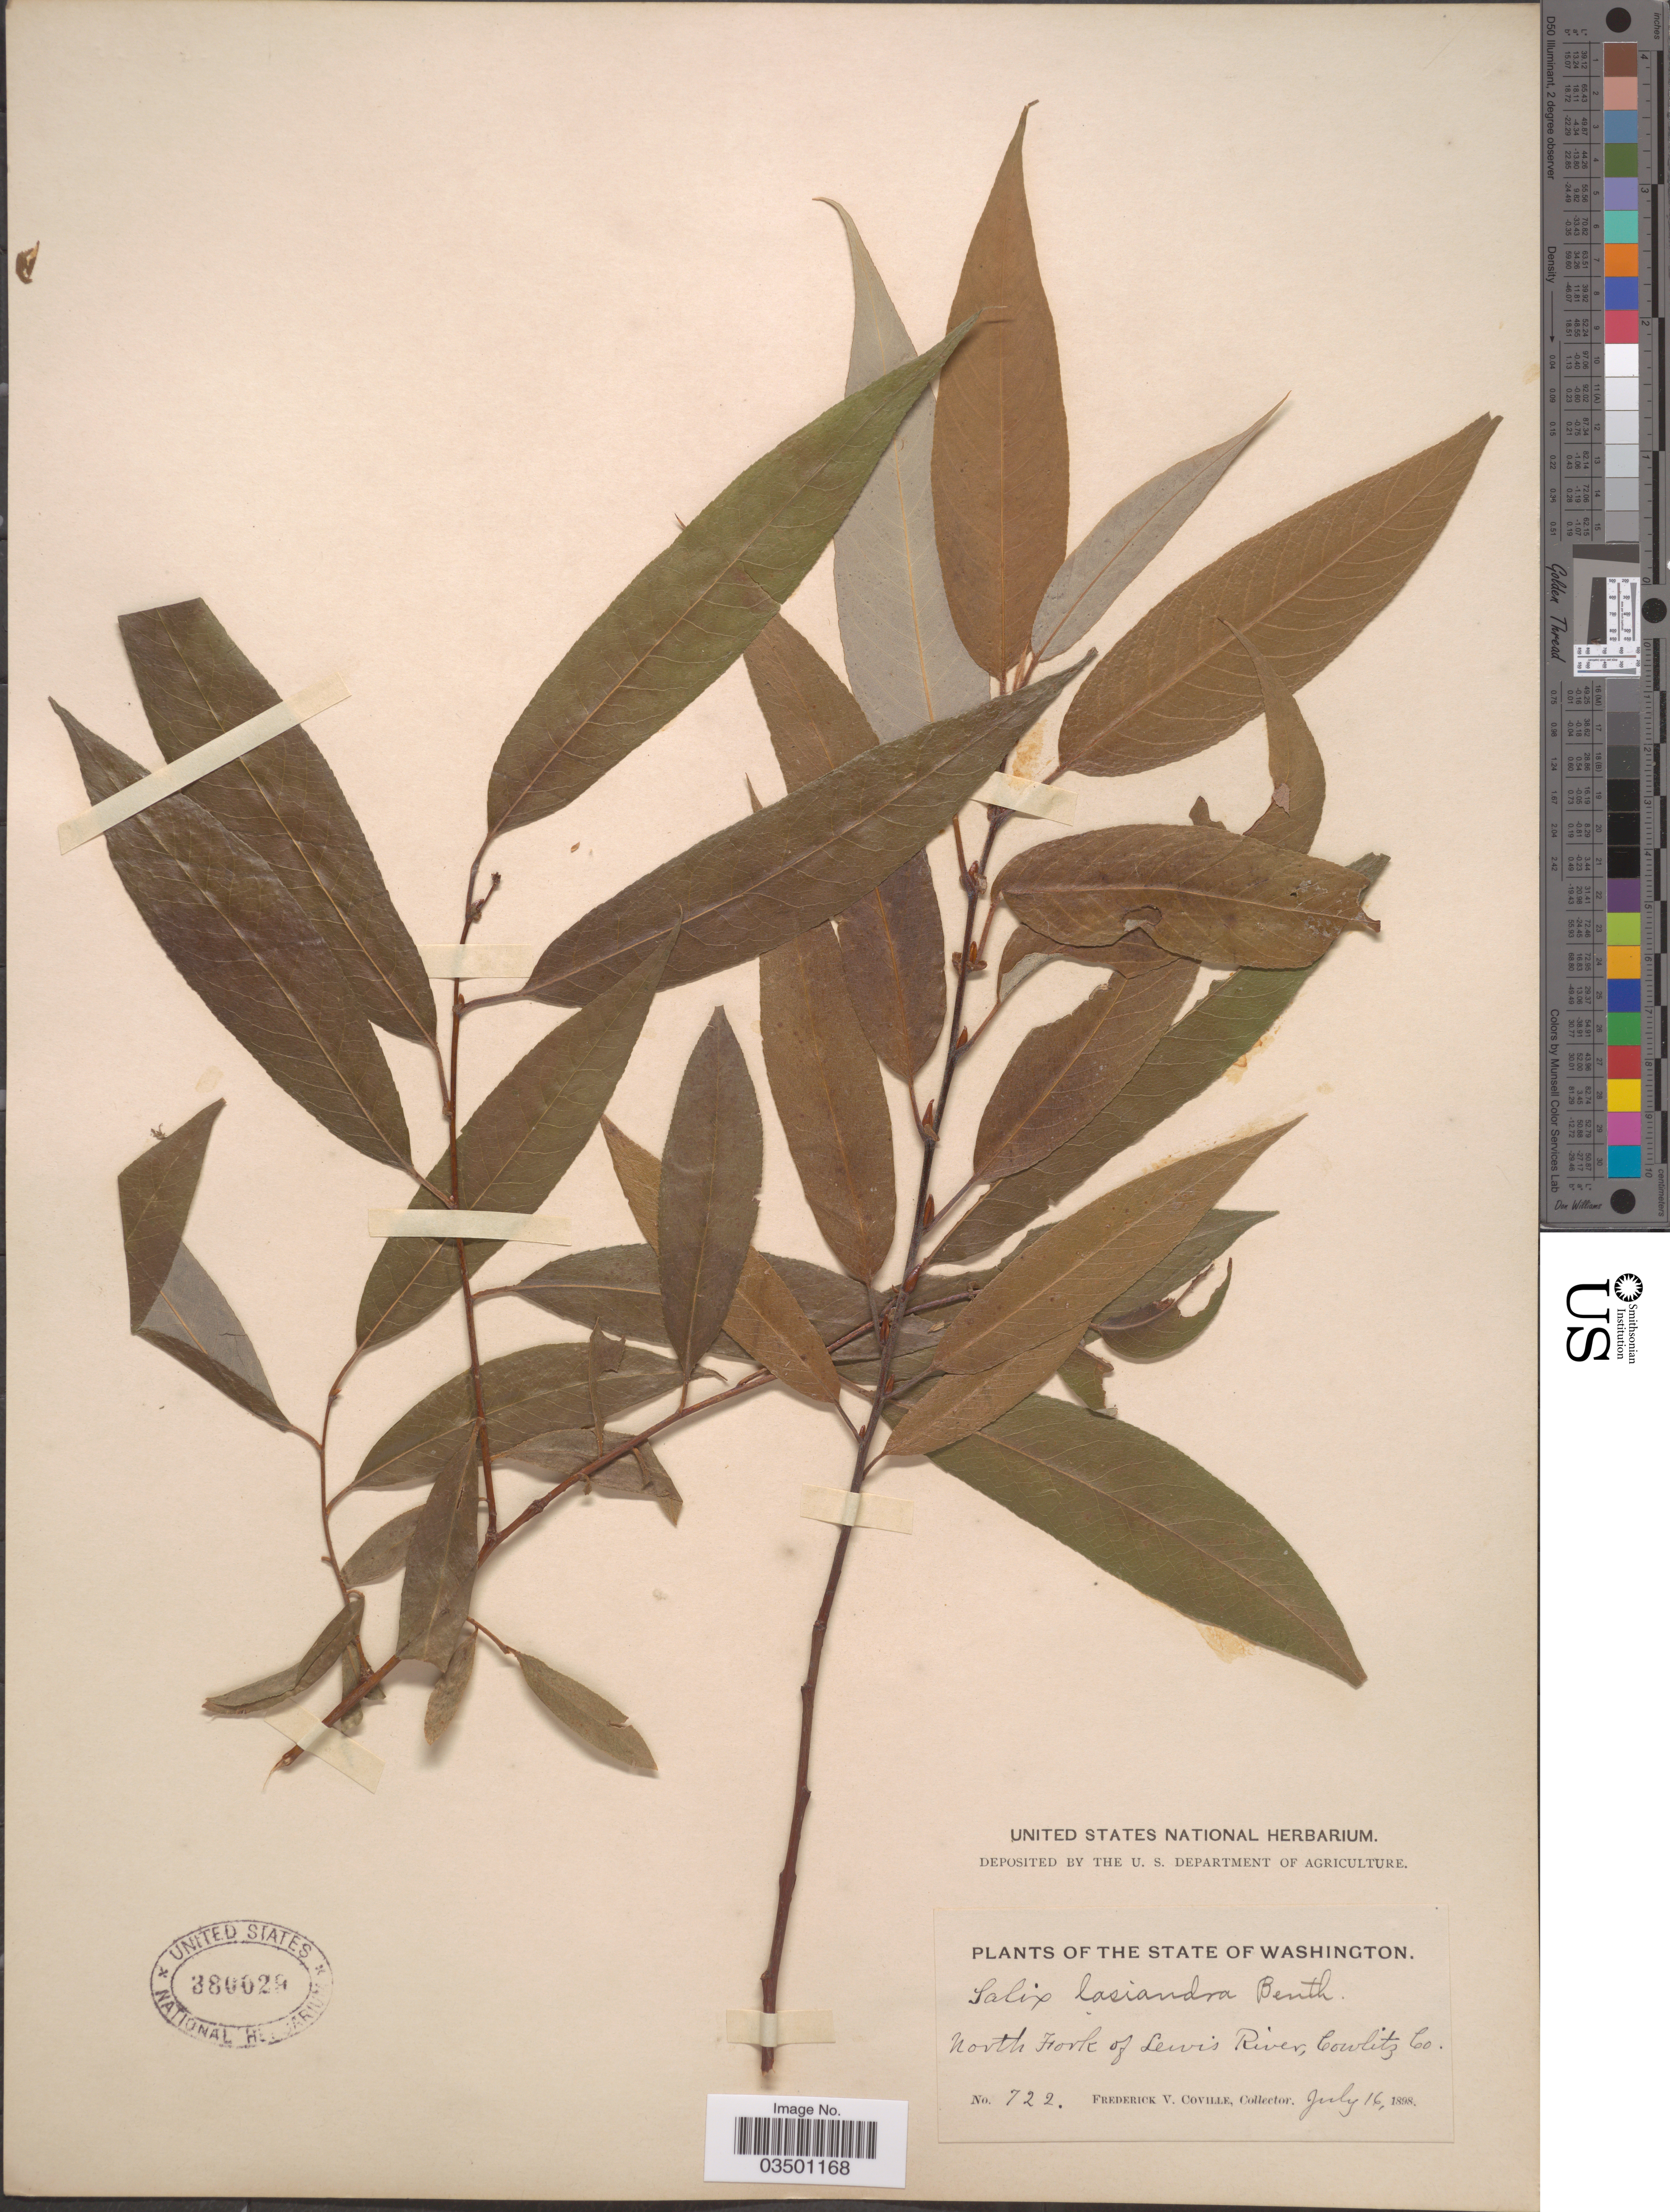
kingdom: Plantae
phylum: Tracheophyta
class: Magnoliopsida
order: Malpighiales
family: Salicaceae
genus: Salix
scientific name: Salix lasiandra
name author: Benth.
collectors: F. V. Coville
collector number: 722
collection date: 1898-07-16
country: United States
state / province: Washington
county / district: Cowlitz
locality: North Fork of Lewis River, Cowlitz Co.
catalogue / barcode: US 380029